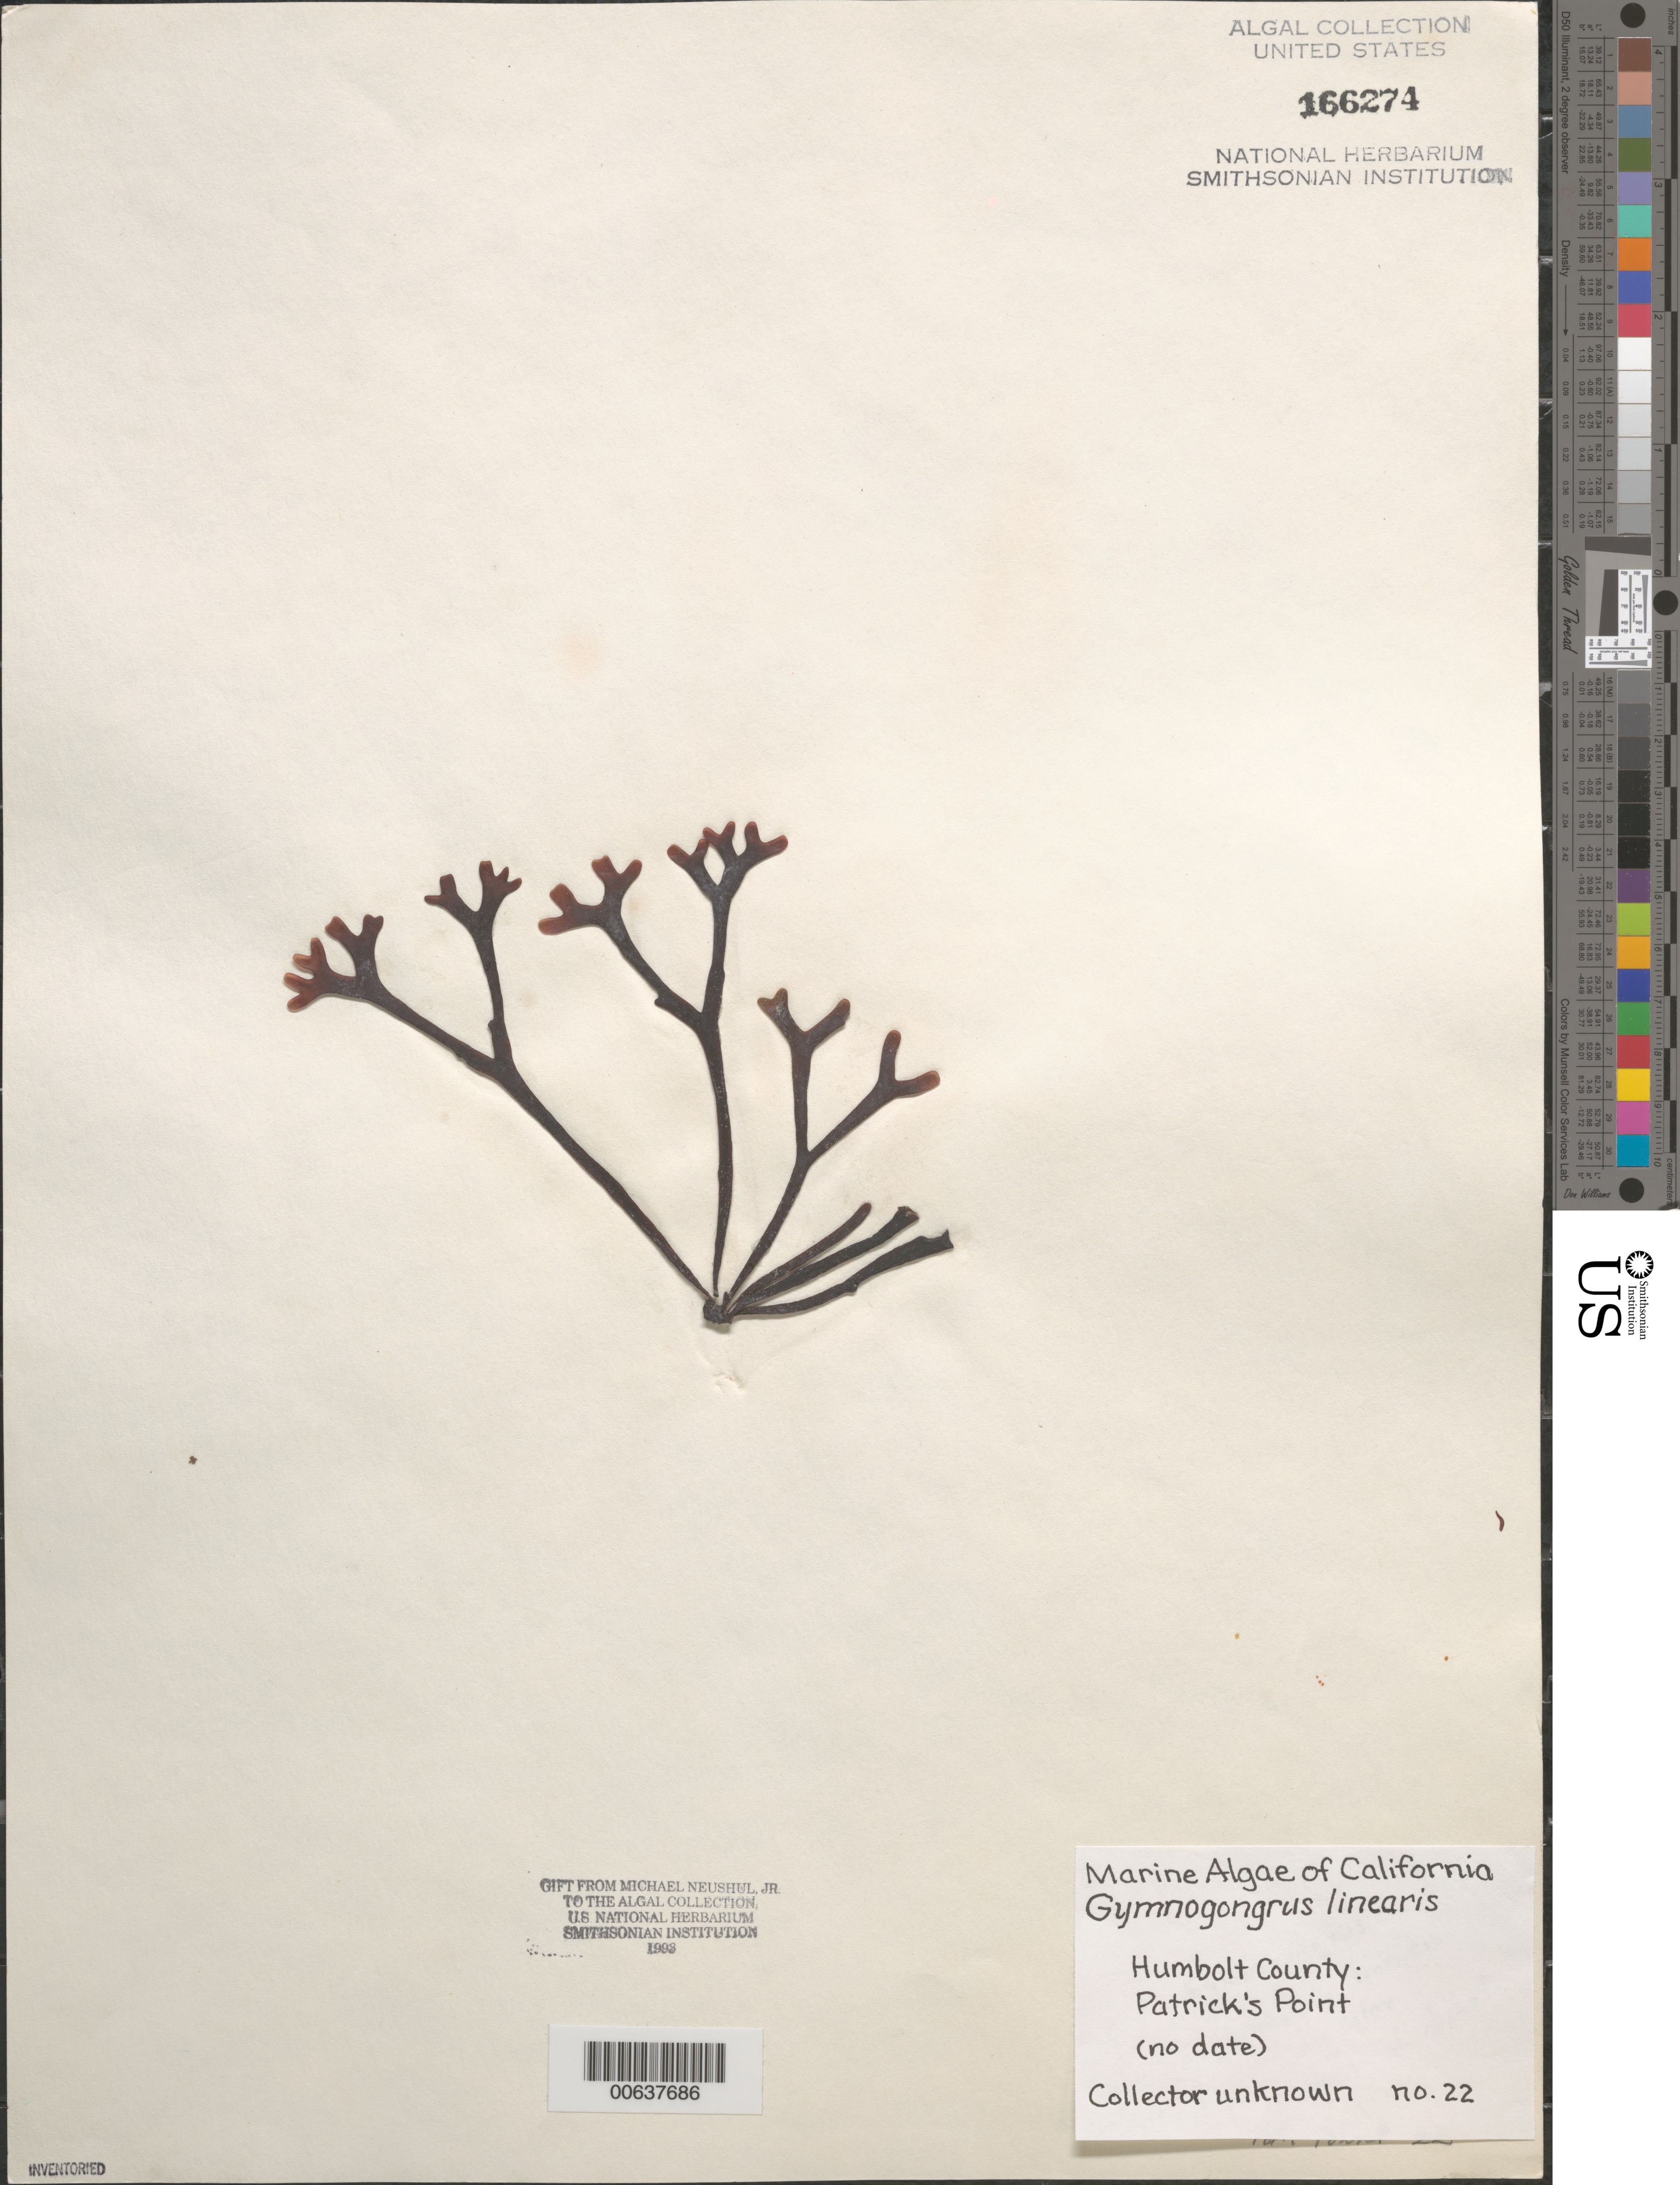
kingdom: Plantae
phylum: Rhodophyta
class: Florideophyceae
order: Gigartinales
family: Phyllophoraceae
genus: Ahnfeltiopsis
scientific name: Ahnfeltiopsis linearis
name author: (C. Agardh) P.C. Silva & DeCew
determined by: Algae name updating Project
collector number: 22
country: United States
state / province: California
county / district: Humboldt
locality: Patrick's Point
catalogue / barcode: US 166274